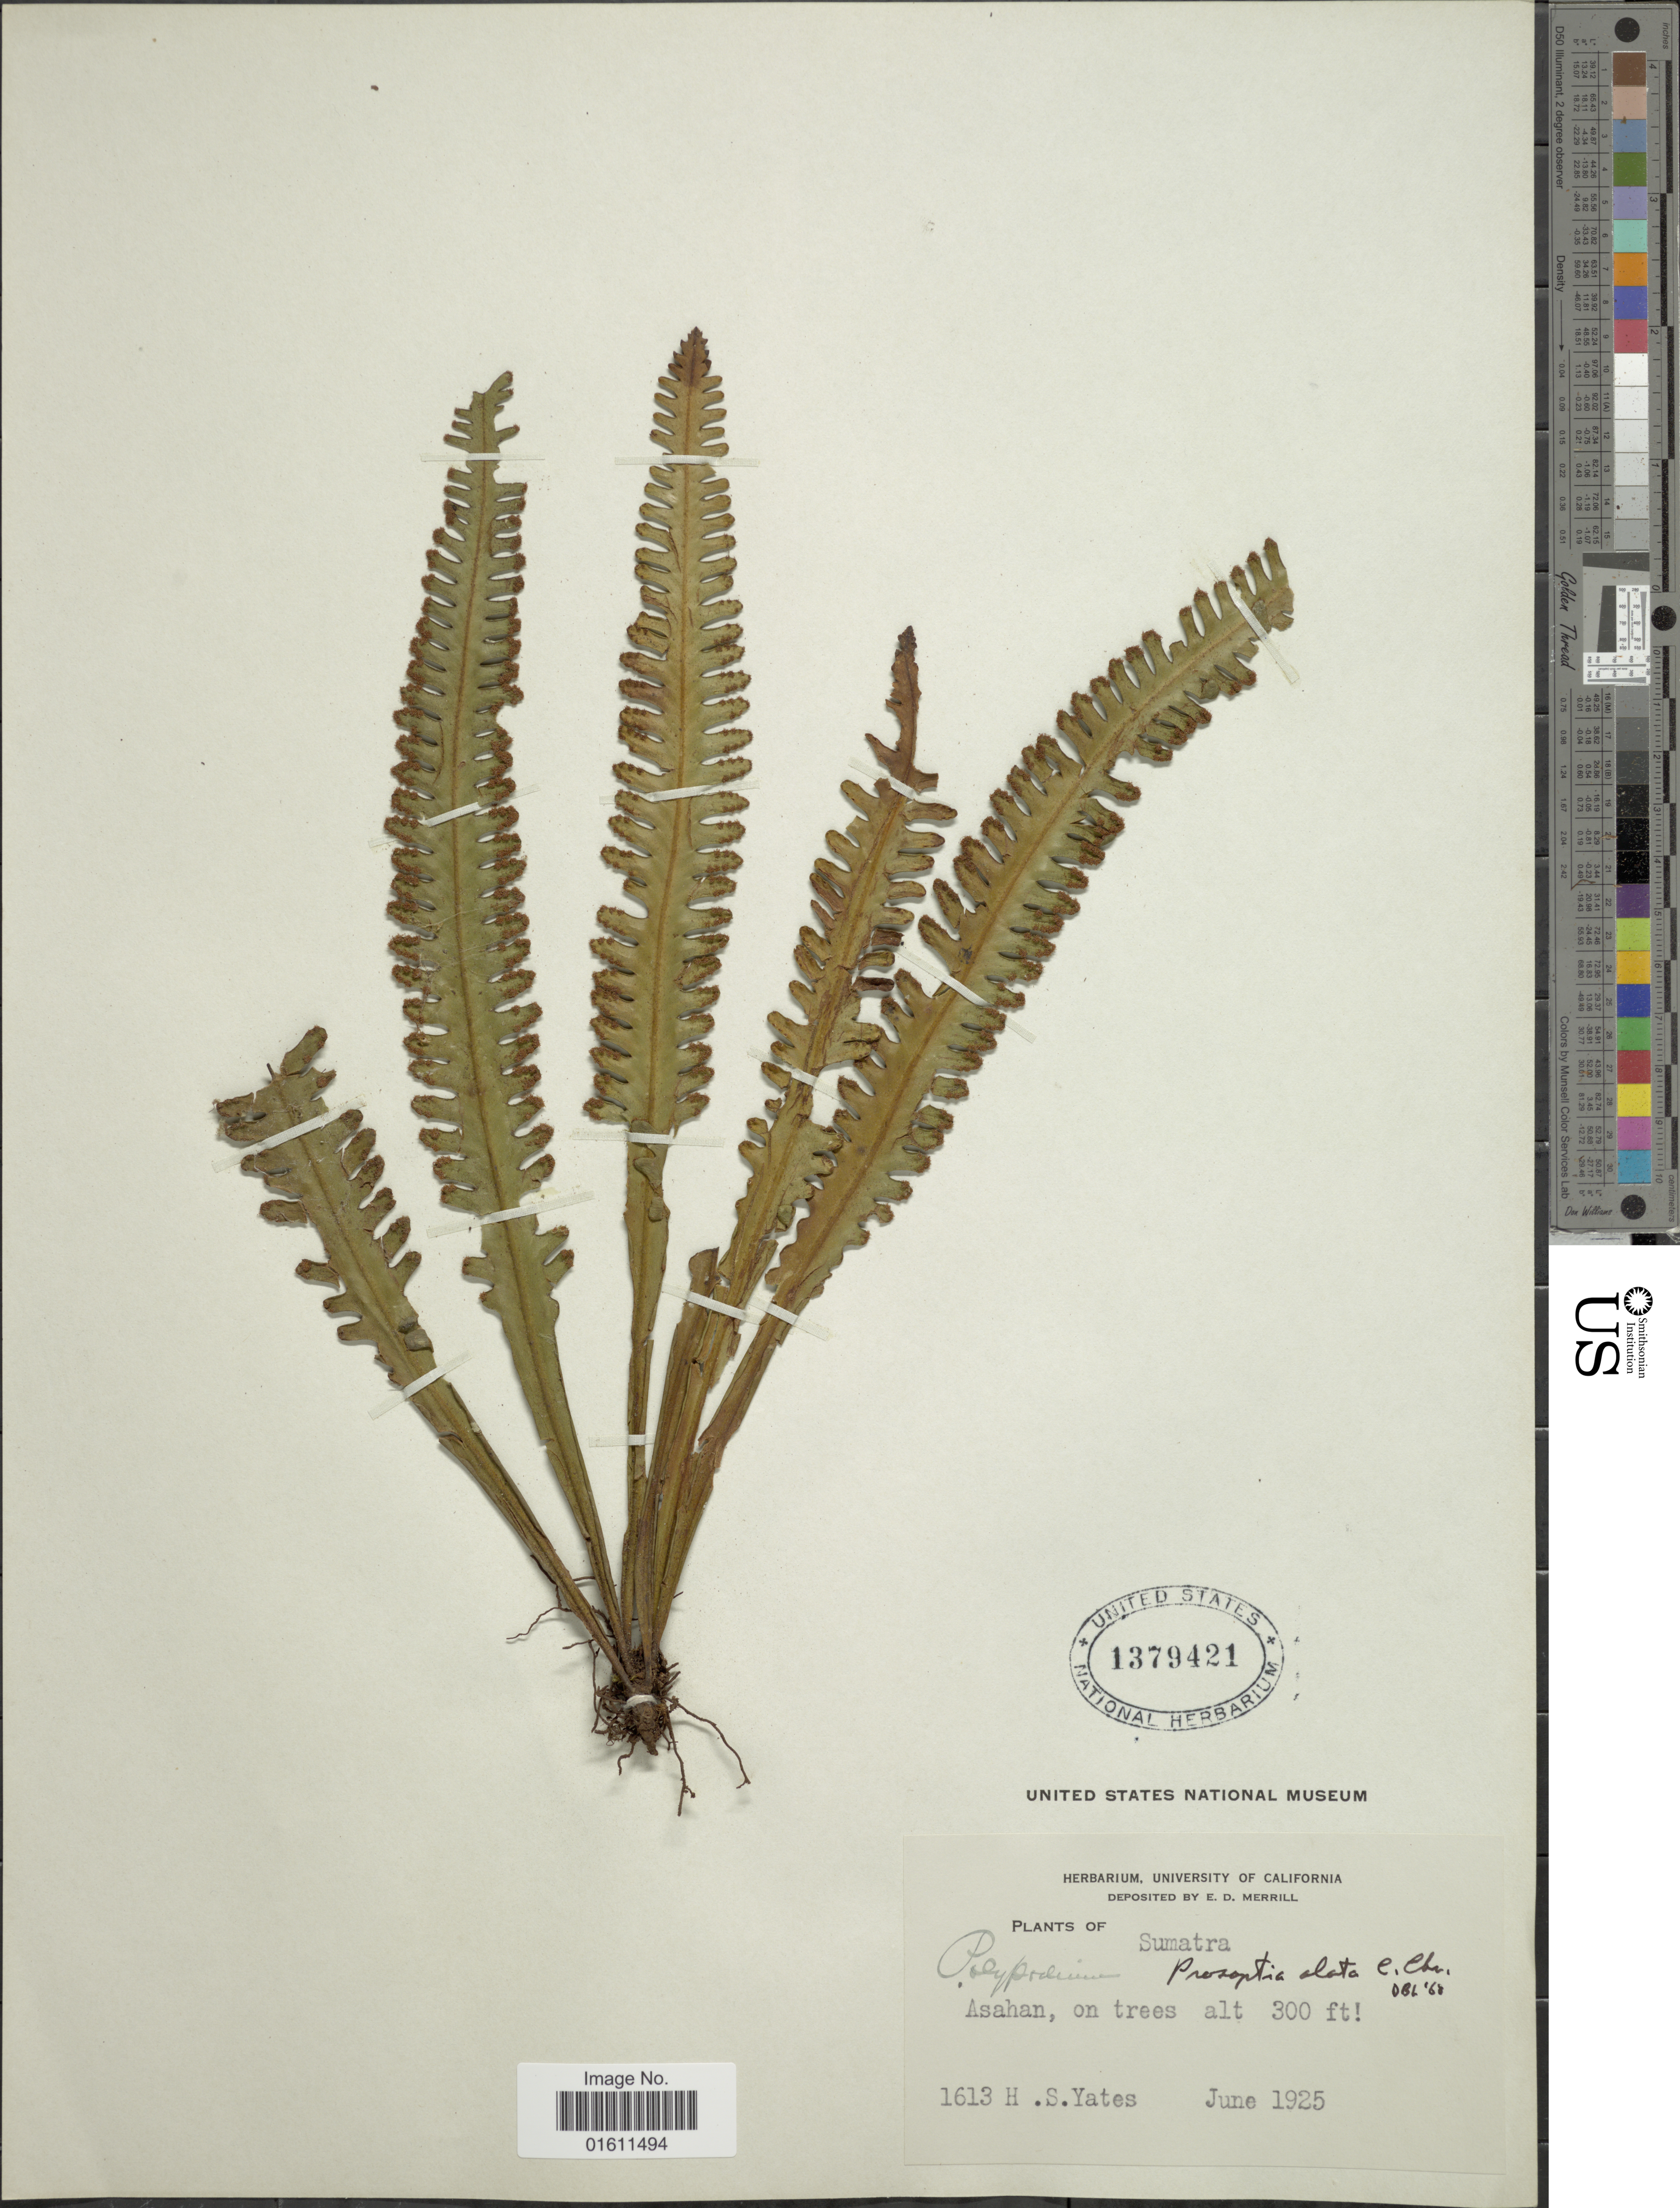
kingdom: Plantae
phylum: Tracheophyta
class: Polypodiopsida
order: Polypodiales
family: Polypodiaceae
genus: Prosaptia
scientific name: Prosaptia alata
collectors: H. S. Yates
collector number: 1613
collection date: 1925-06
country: Indonesia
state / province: Sumatra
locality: Sumatra, Asahan.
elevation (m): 91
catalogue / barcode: US 1379421